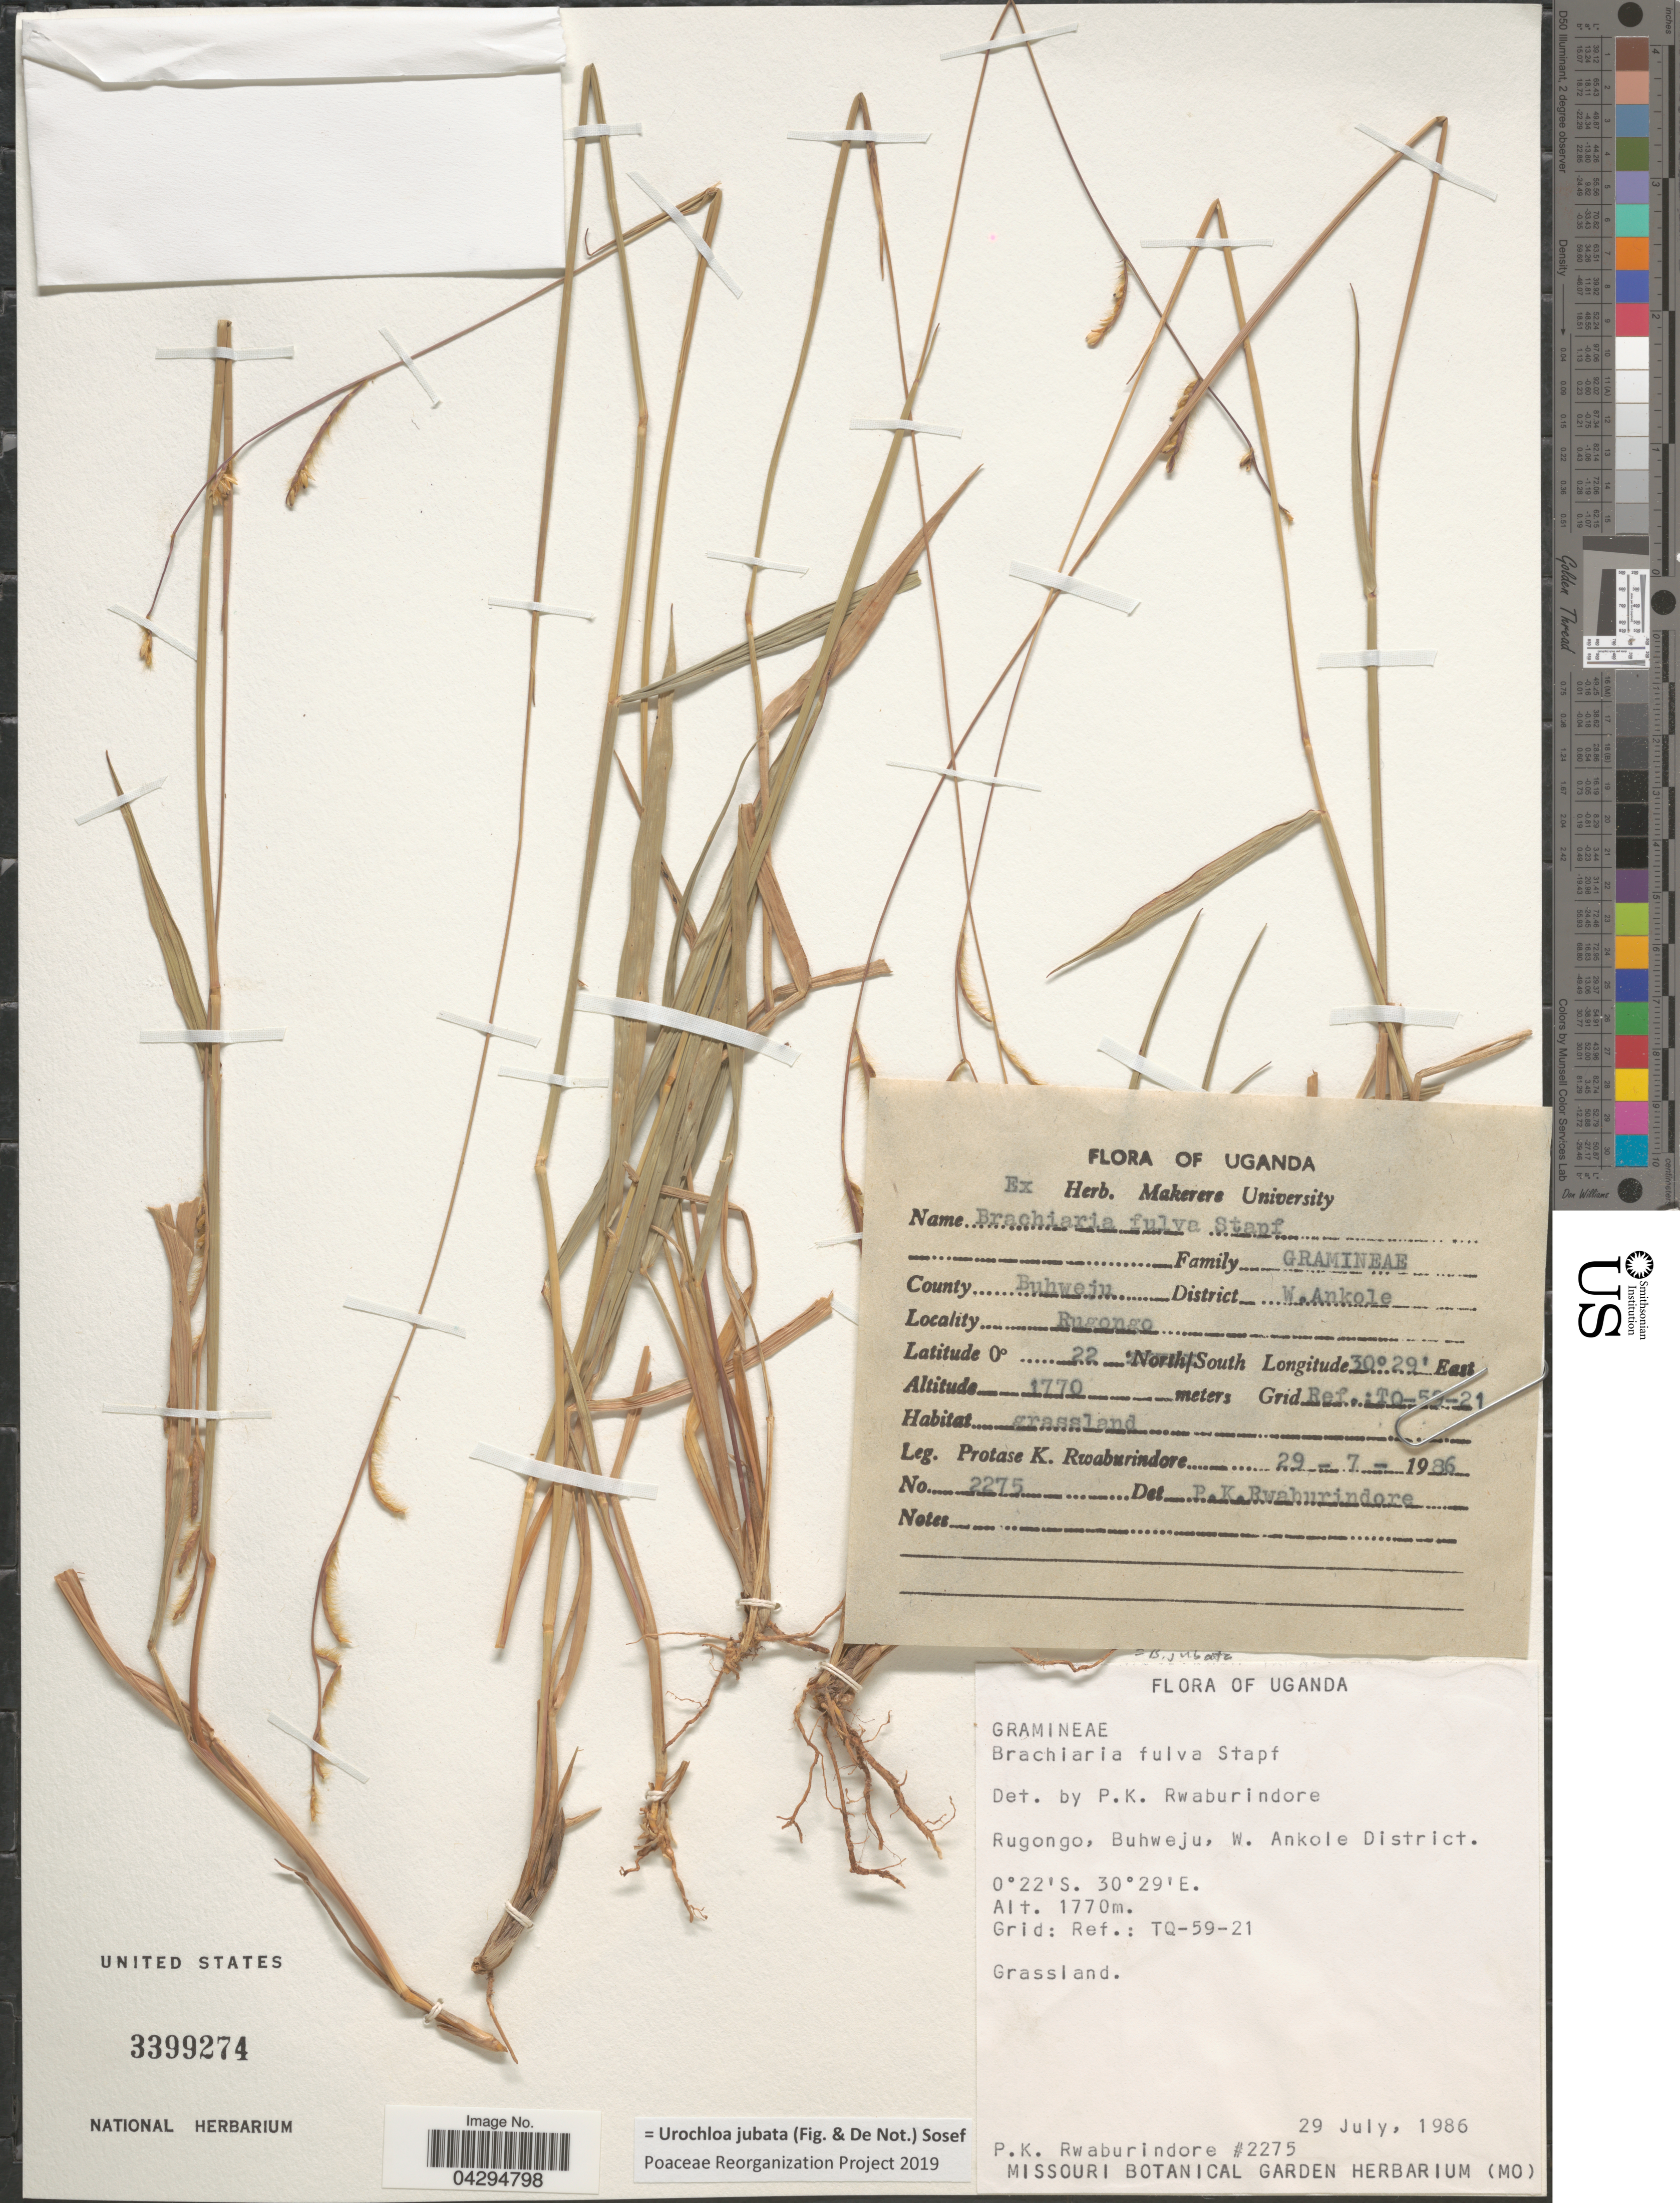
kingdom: Plantae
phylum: Tracheophyta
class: Liliopsida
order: Poales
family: Poaceae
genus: Urochloa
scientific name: Urochloa jubata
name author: (Fig. & De Not.) Sosef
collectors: P. Rwaburindore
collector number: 2275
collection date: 1986-07-29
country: Ghana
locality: Rugongo. County Buhwein. District W. Ankole. Grid: Ref.: TQ-59-21.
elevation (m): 1770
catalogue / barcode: US 3399274